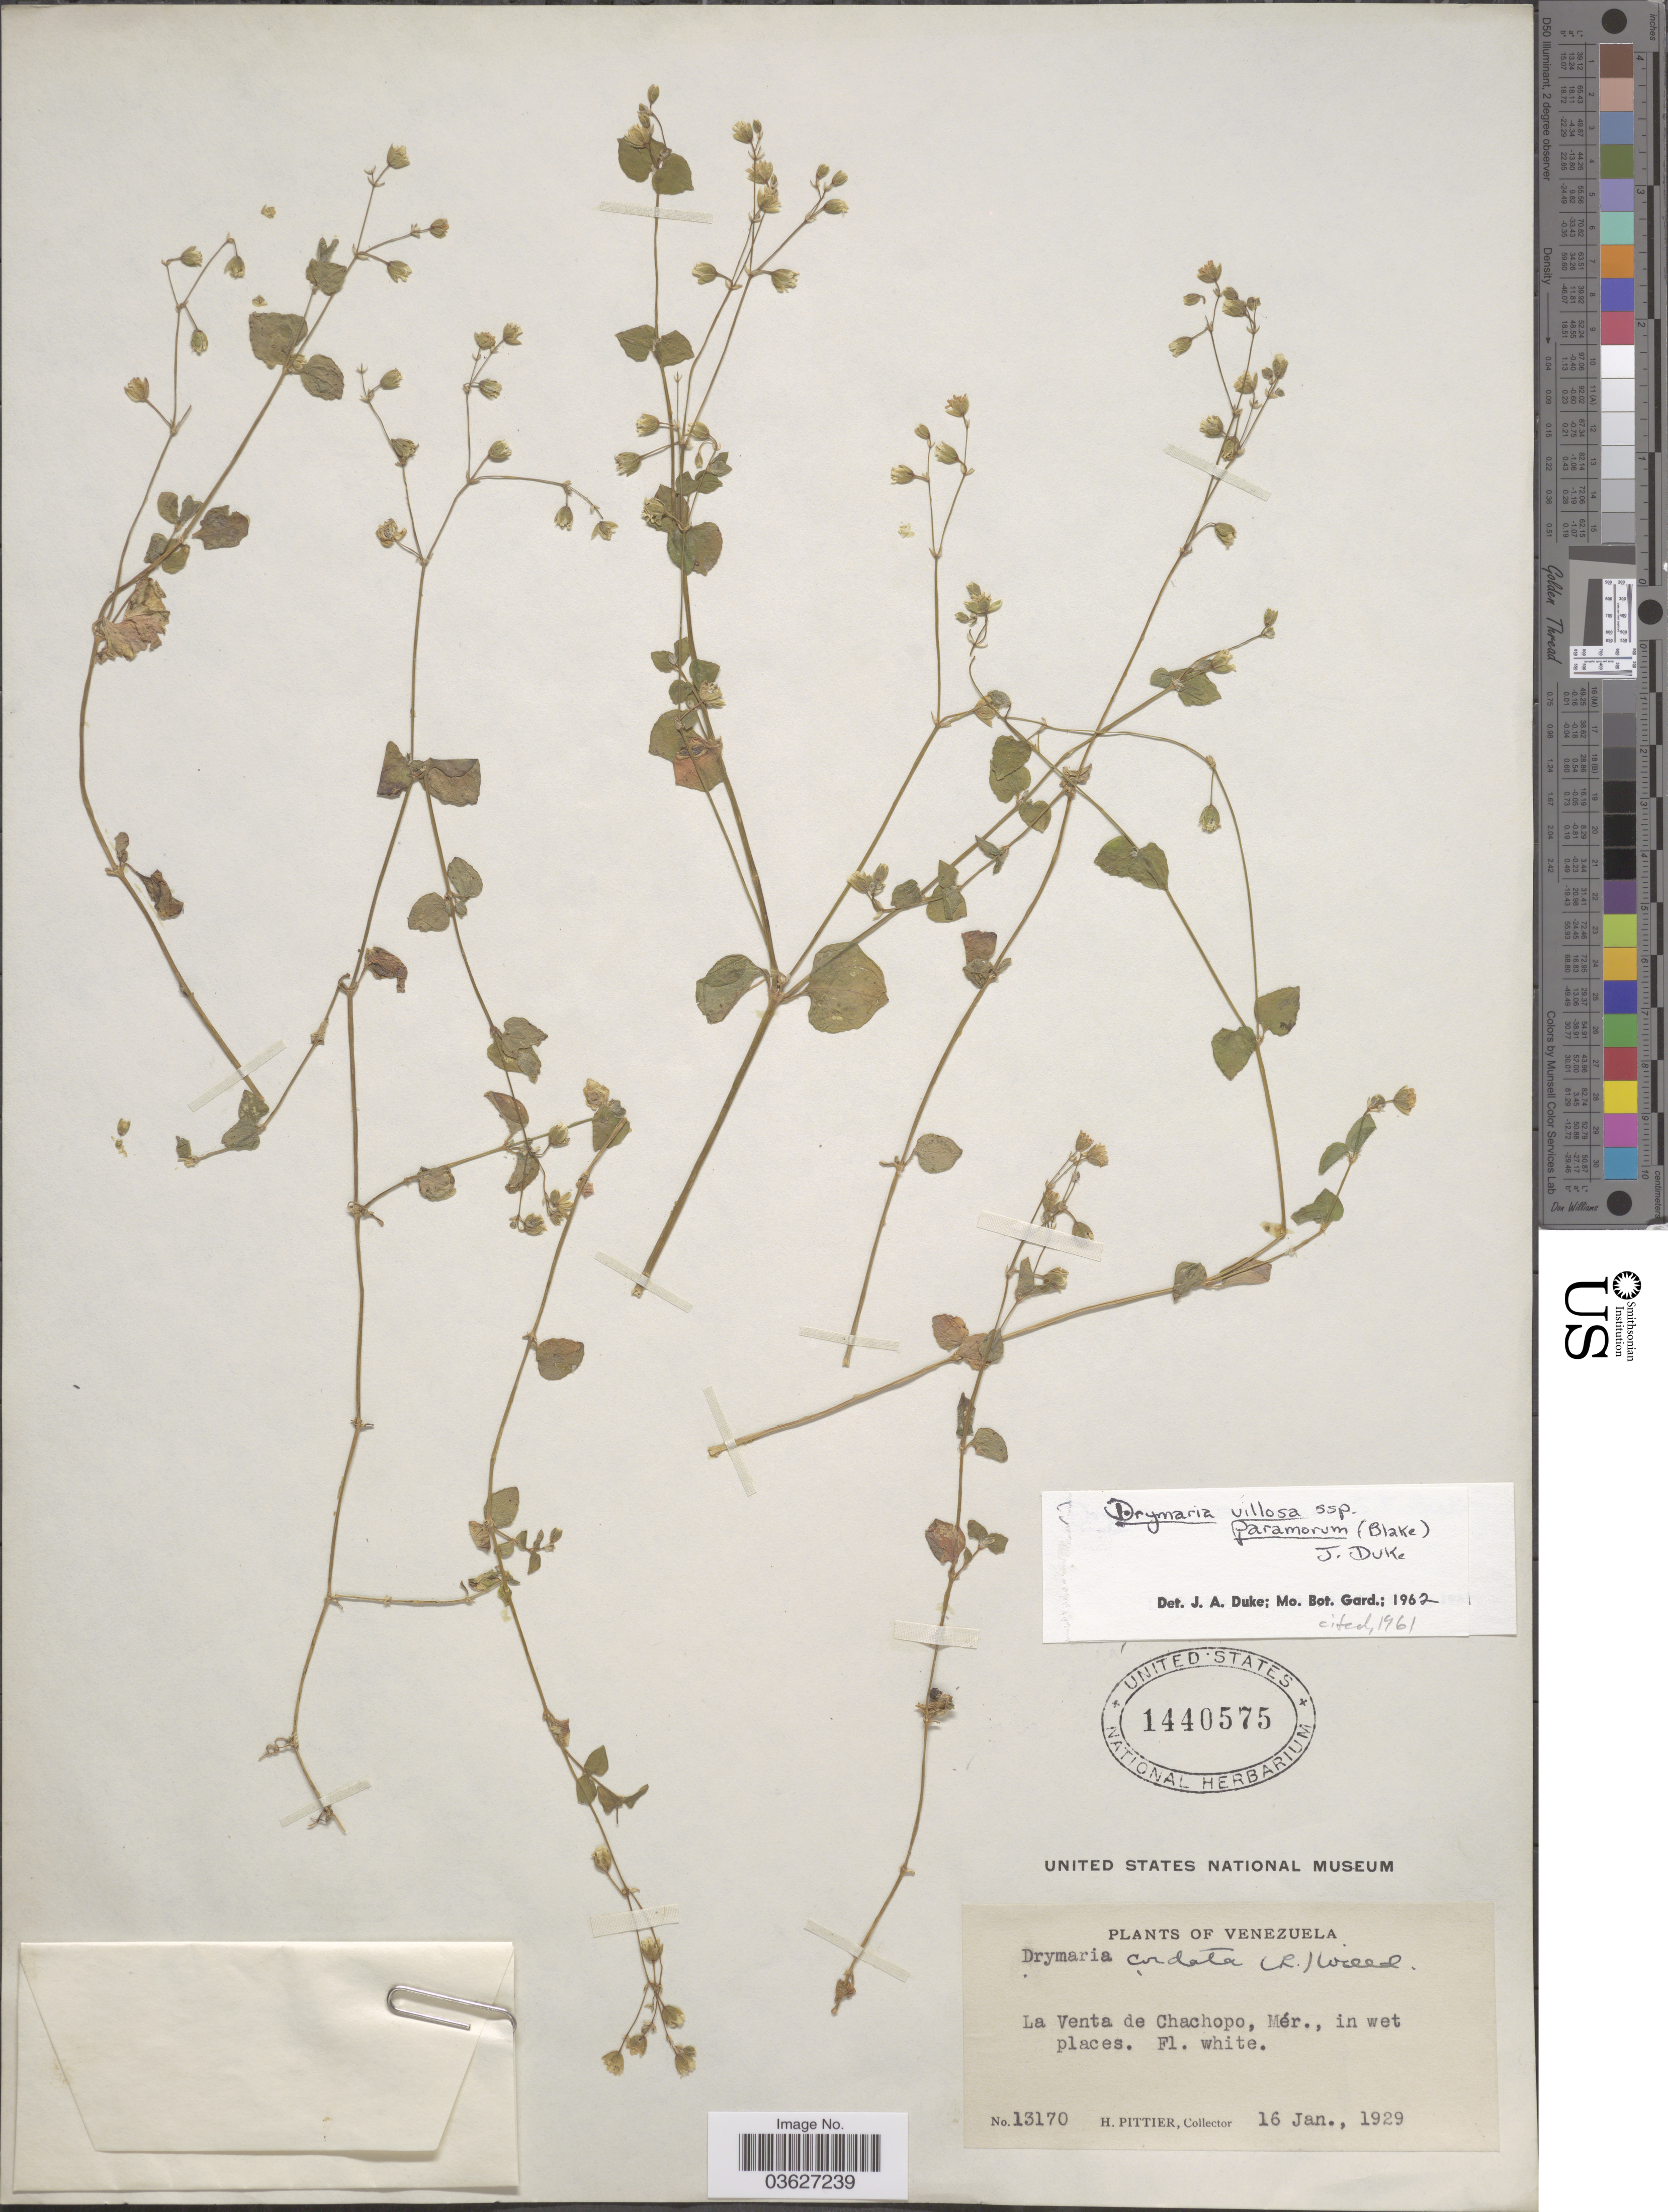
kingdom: Plantae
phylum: Tracheophyta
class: Magnoliopsida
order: Caryophyllales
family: Caryophyllaceae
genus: Drymaria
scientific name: Drymaria villosa subsp. palustris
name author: (Cham. & Schltdl.) J.A. Duke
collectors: H. F. Pittier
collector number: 13170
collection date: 1929-01-16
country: Venezuela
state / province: Mérida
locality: La Venta de Chachopo.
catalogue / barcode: US 1440575